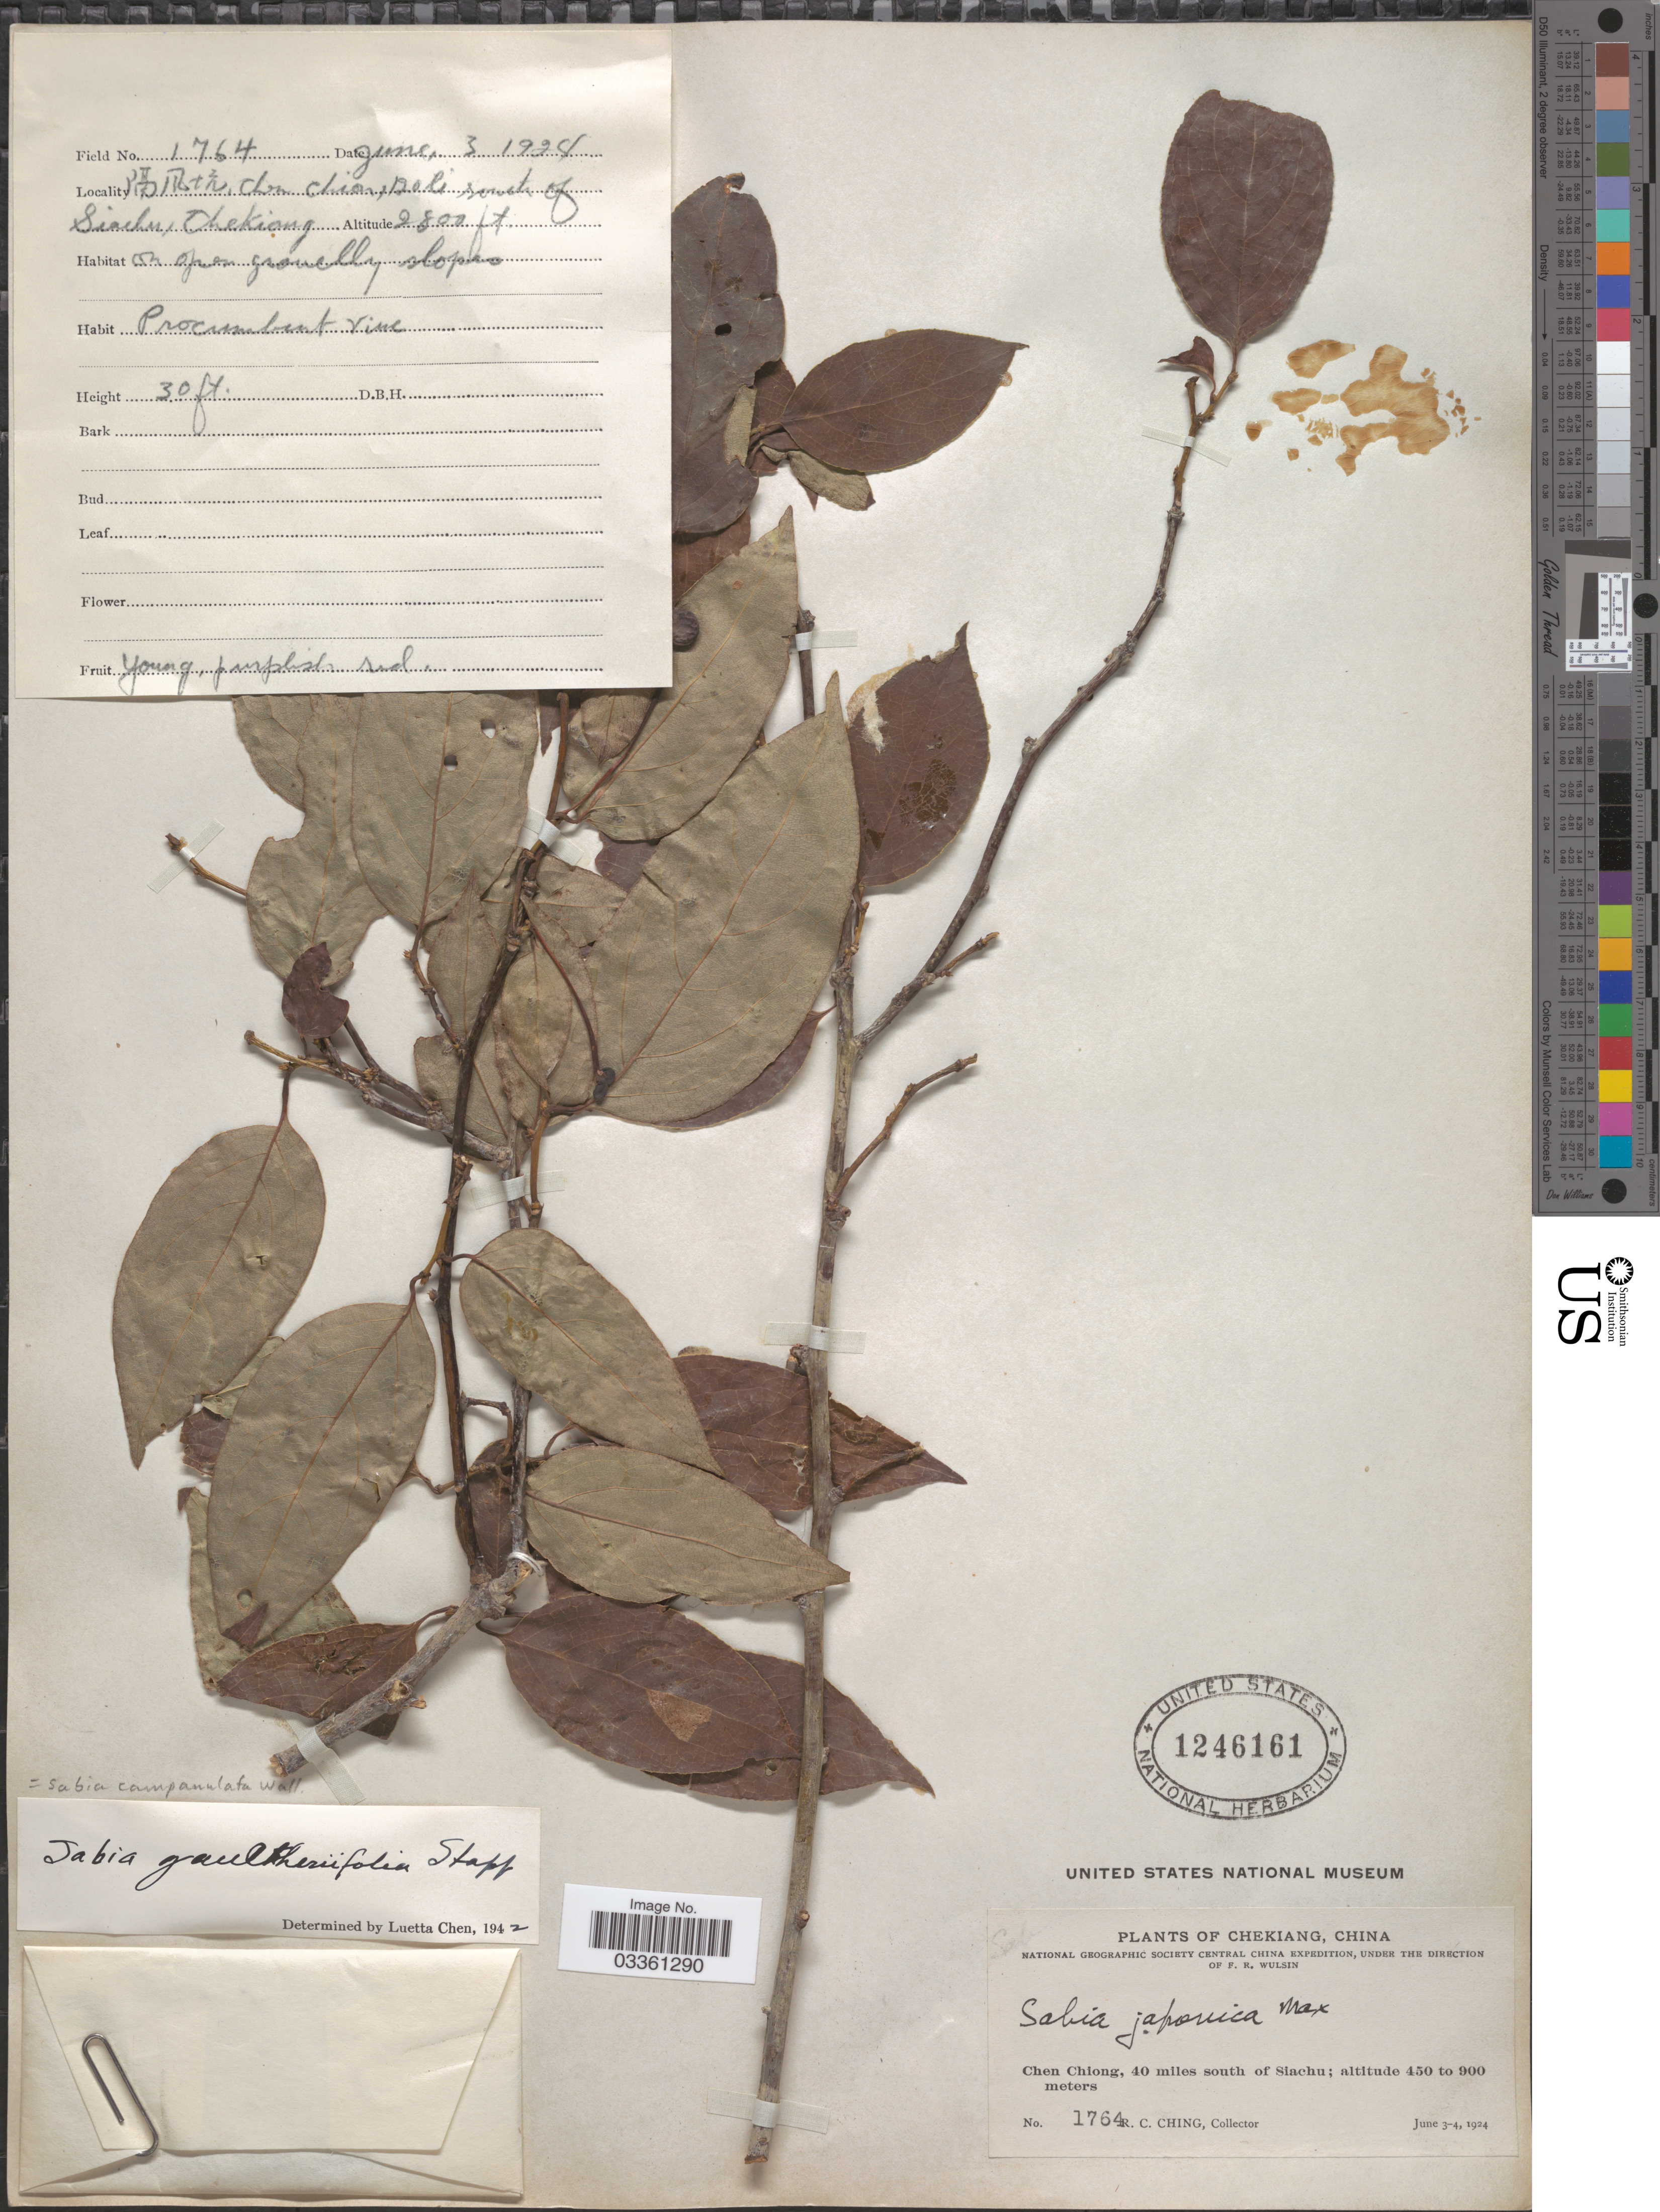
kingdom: Plantae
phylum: Tracheophyta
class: Magnoliopsida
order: Proteales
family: Sabiaceae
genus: Sabia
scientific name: Sabia campanulata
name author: Wall.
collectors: R. C. Ching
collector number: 1764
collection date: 1924-06-03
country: China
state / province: Zhejiang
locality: Chekiang. Chen Chiong, 40 miles south of Siachu. X, Chen Chion, 120 li south of Siachu.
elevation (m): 853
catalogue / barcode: US 1246161